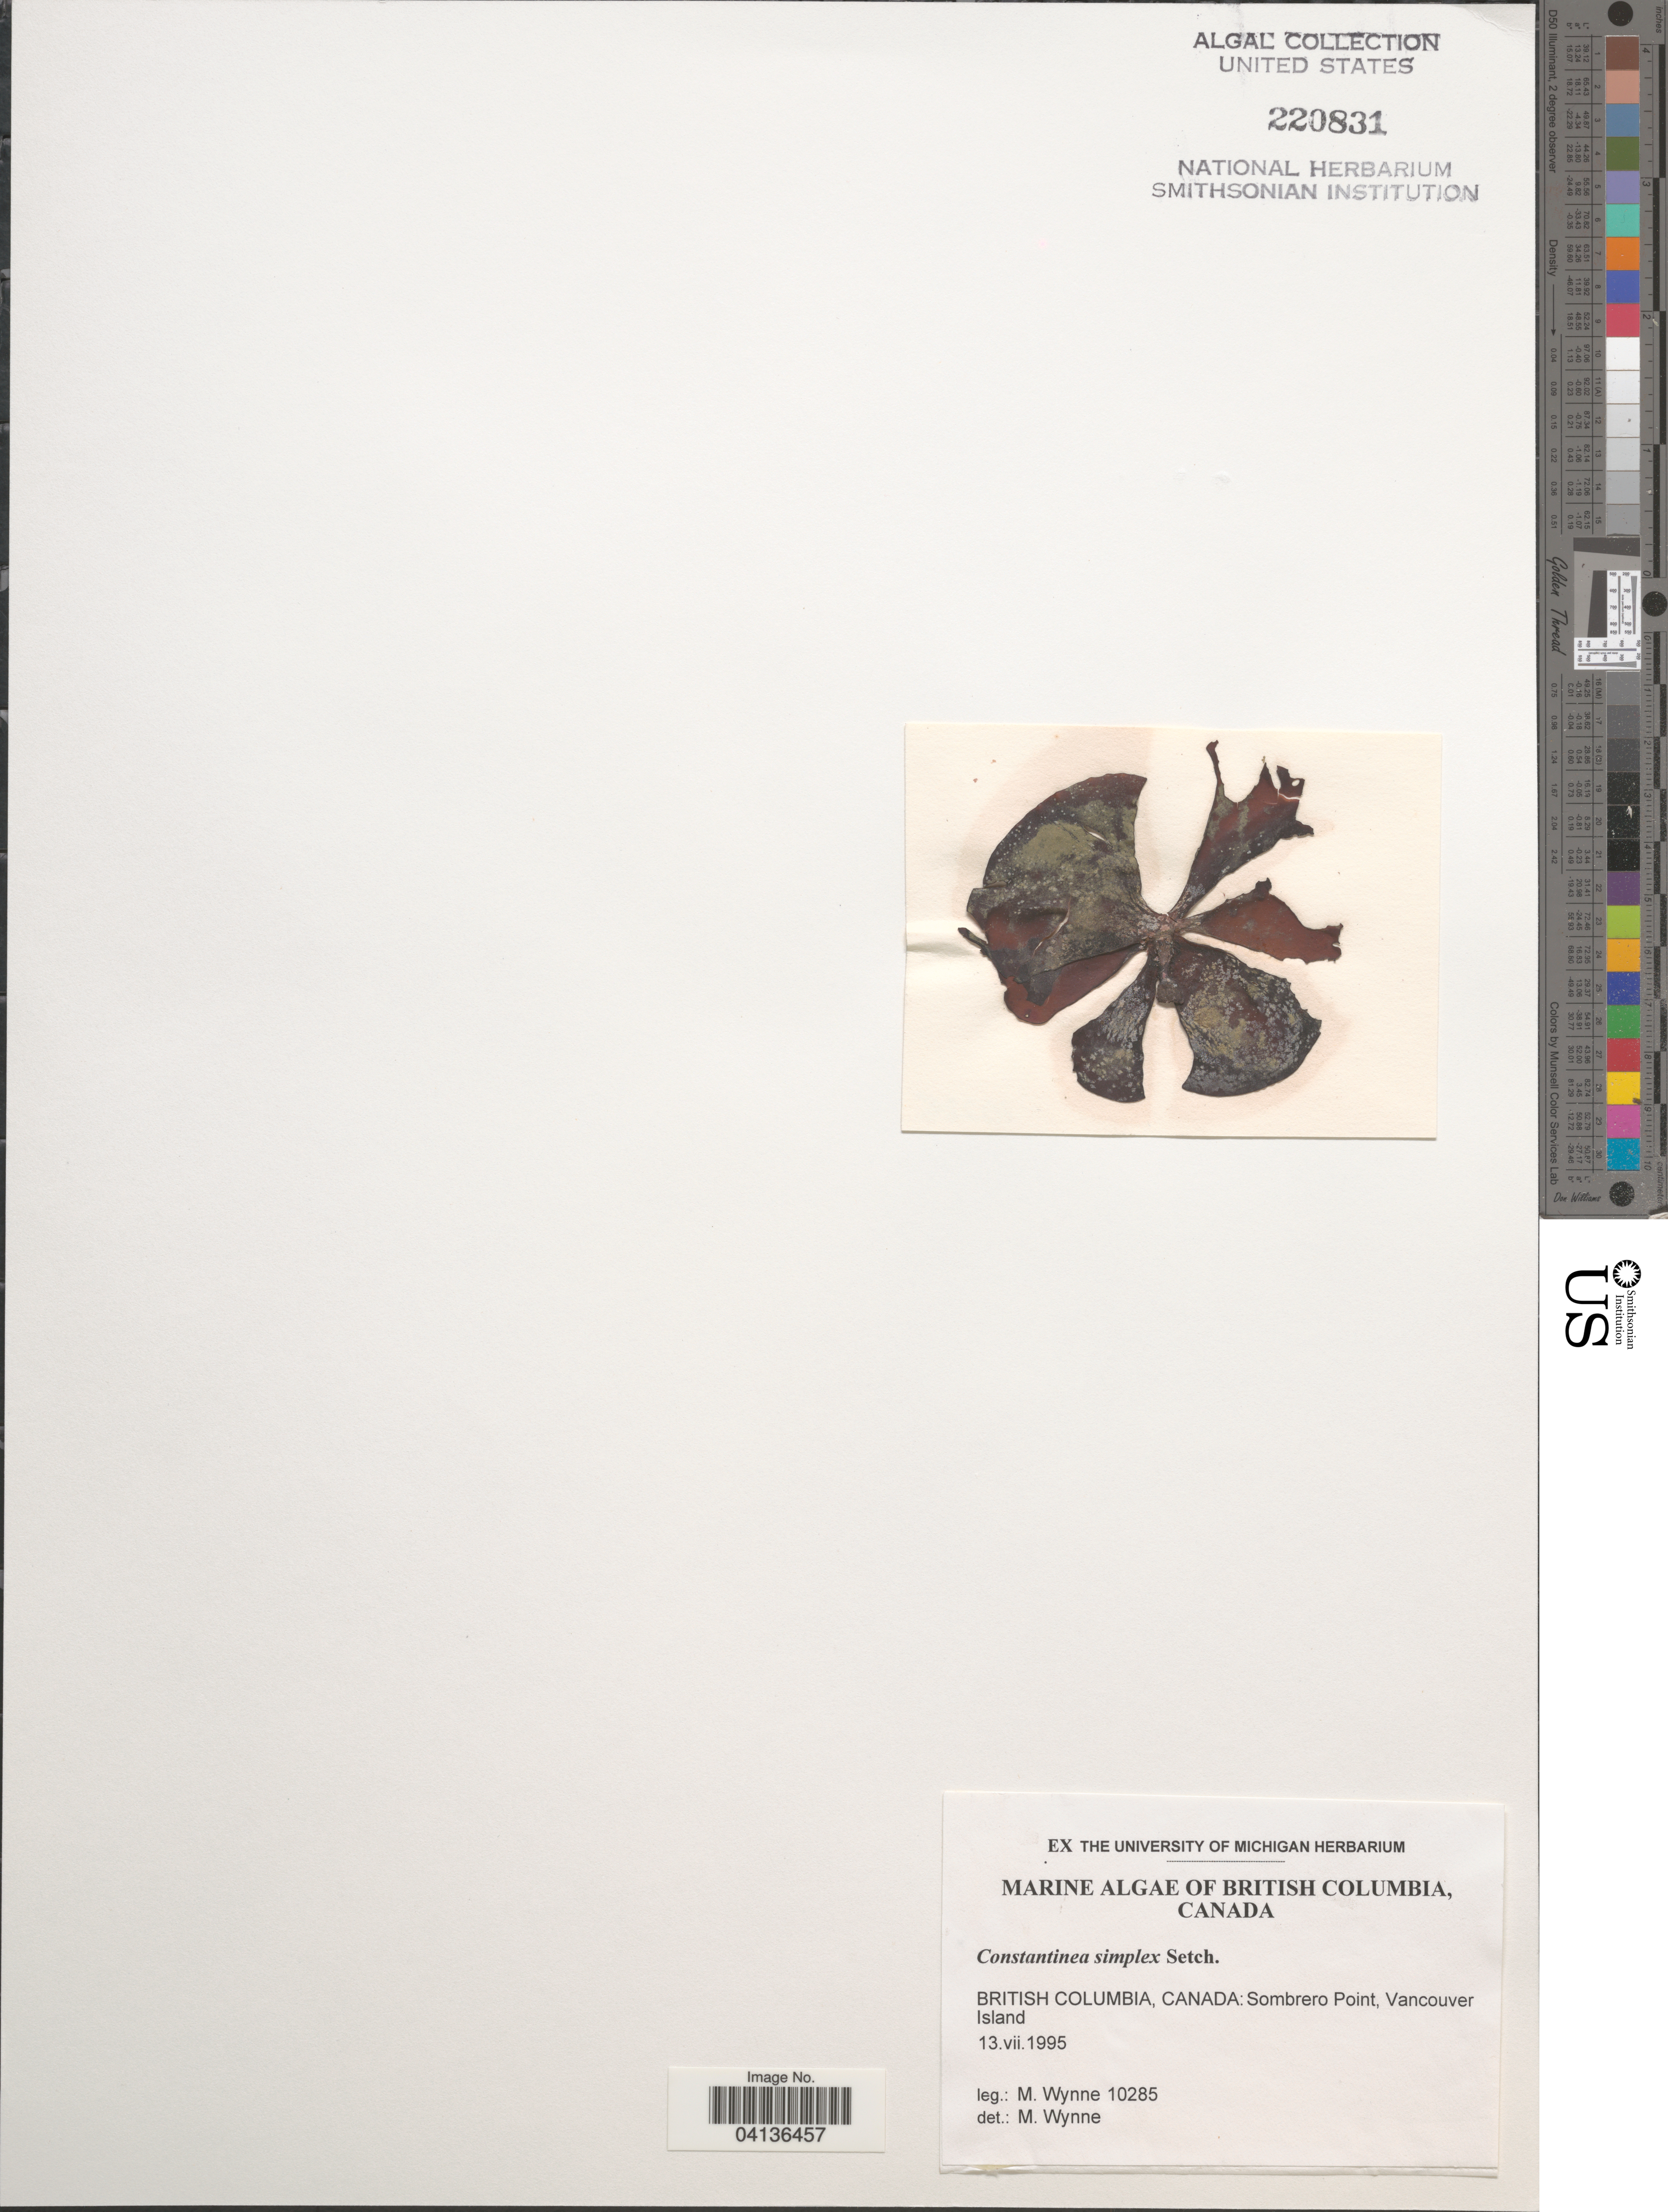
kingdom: Plantae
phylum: Rhodophyta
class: Florideophyceae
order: Gigartinales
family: Dumontiaceae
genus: Constantinea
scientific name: Constantinea simplex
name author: Setch.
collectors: M.J. Wynne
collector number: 10285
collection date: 1995-07-13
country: Canada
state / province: British Columbia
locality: Sombrero Point, Vancouver Island.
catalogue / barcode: US 220831